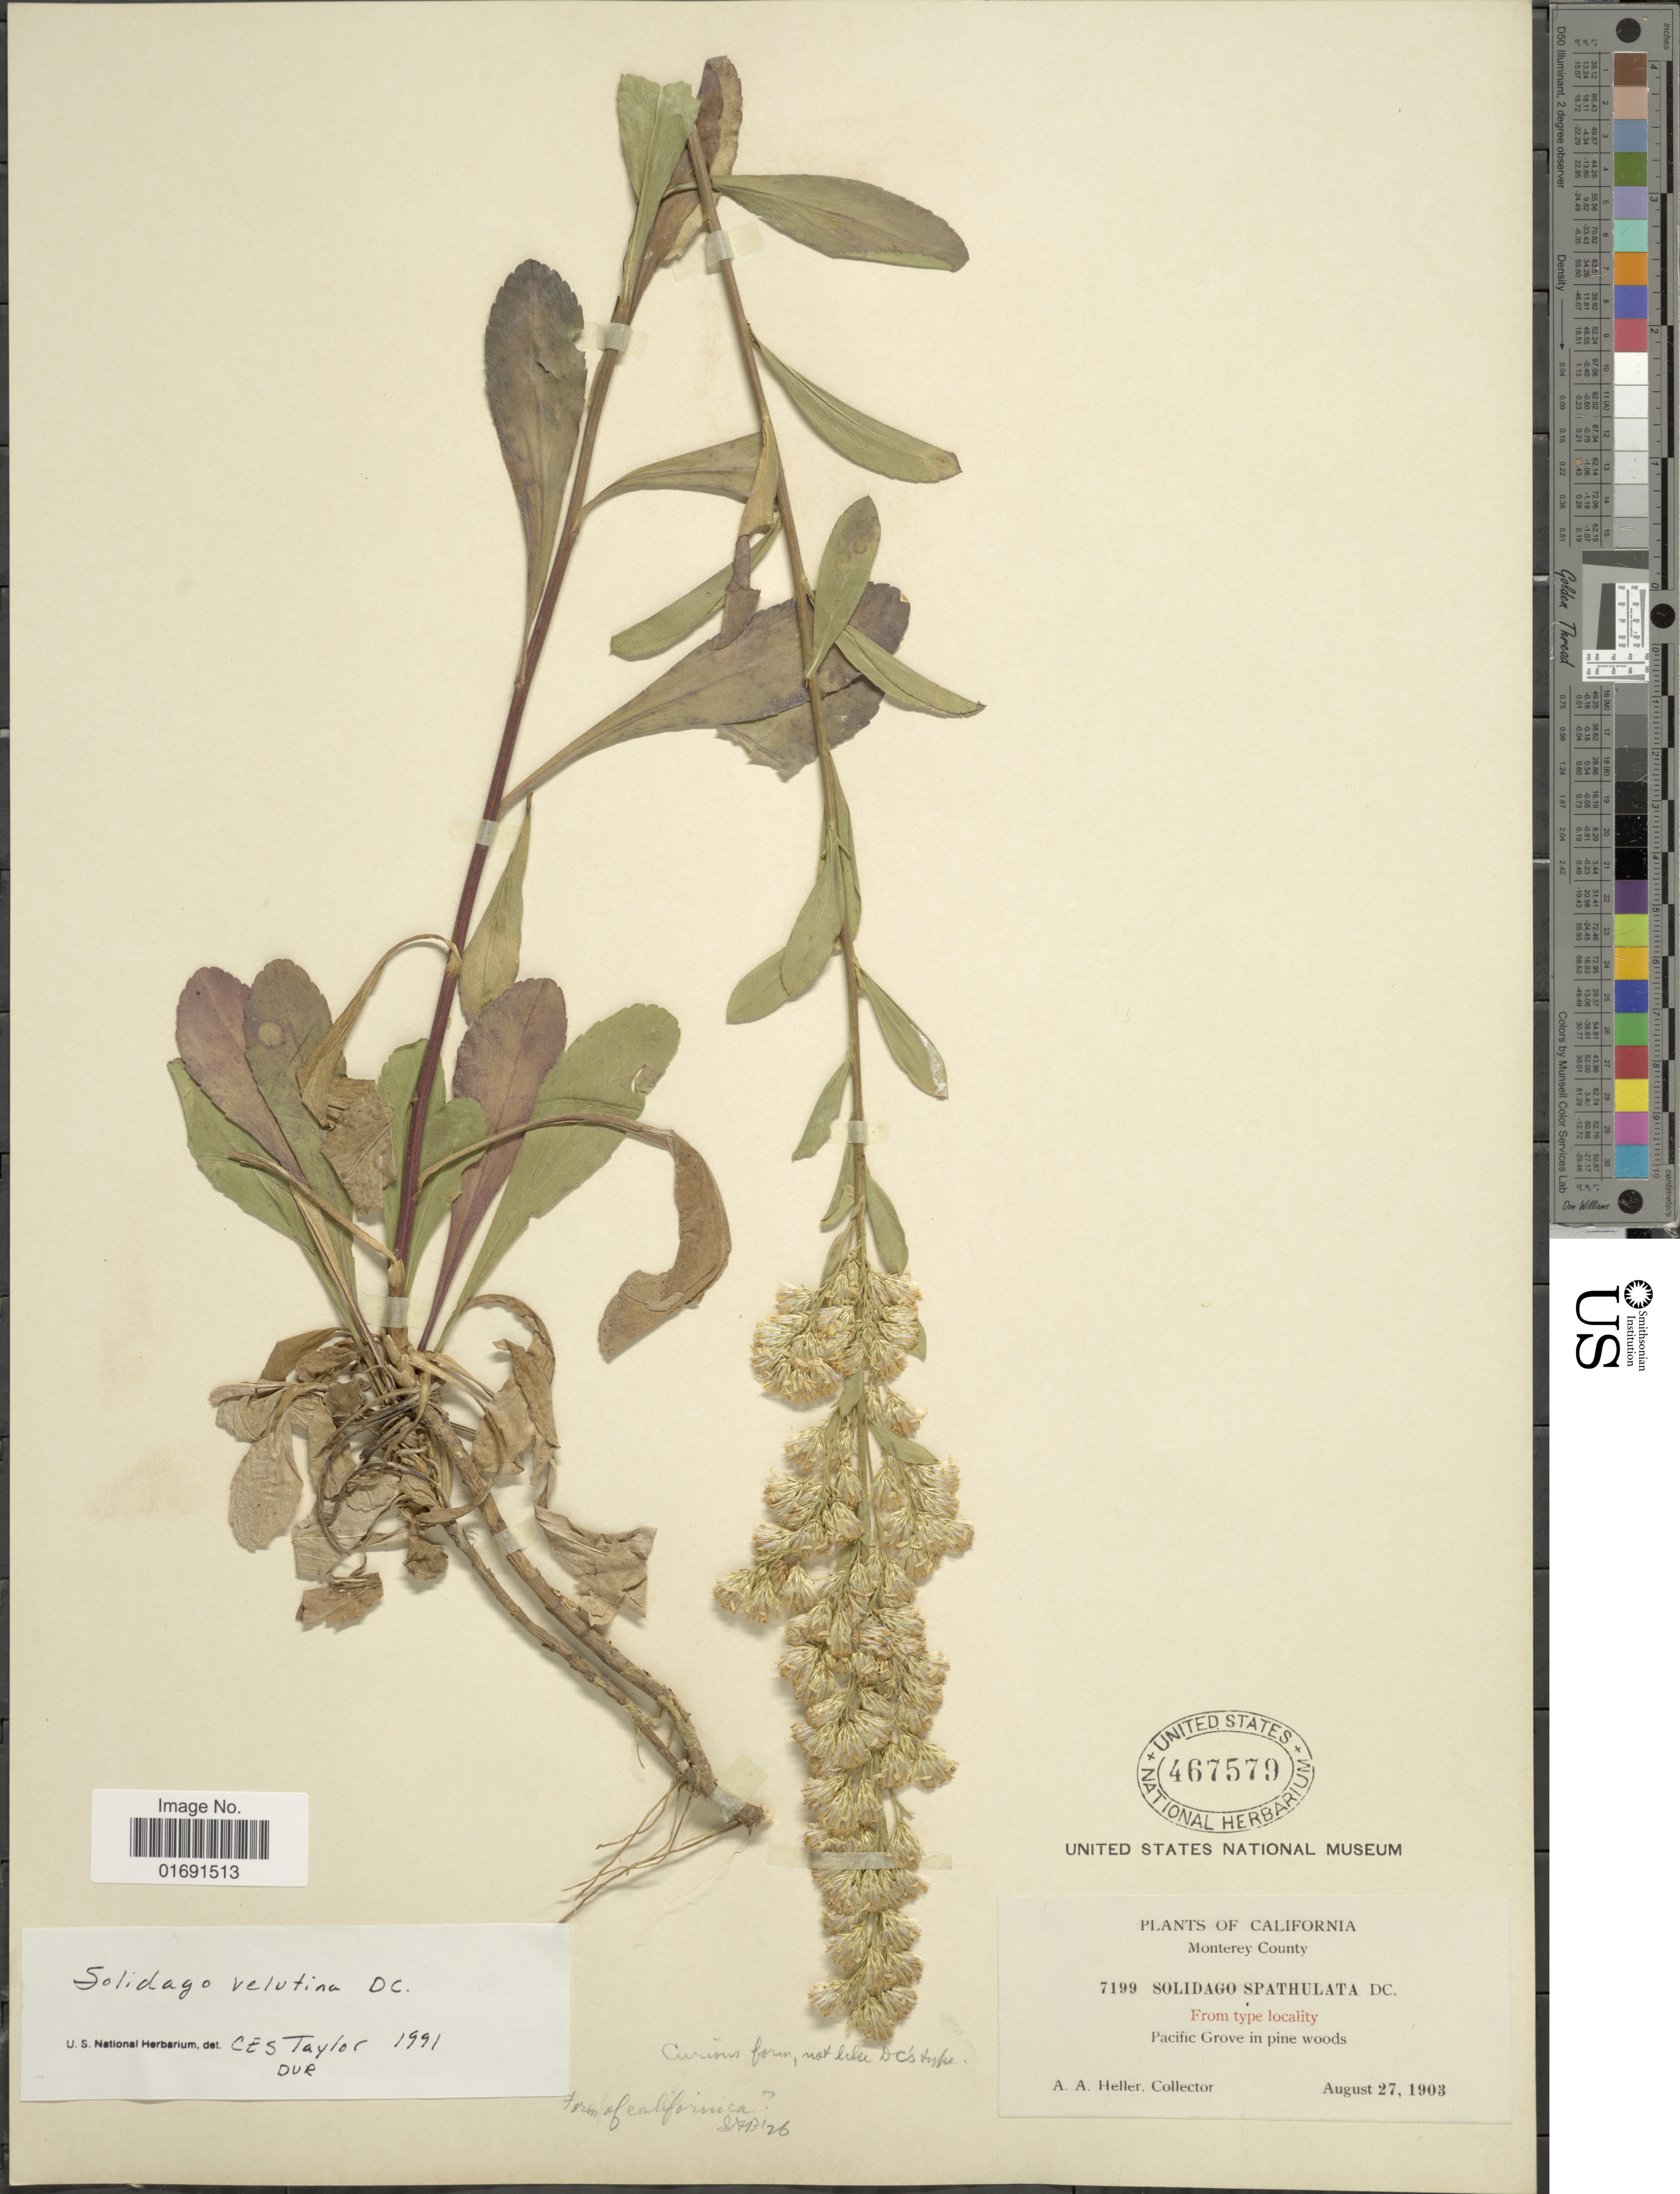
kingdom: Plantae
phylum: Tracheophyta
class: Magnoliopsida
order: Asterales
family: Asteraceae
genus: Solidago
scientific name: Solidago velutina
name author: DC.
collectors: A. A. Heller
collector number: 7199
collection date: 1903-08-27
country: United States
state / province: California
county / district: Monterey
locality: Monterey County, Pacific Grove in pine woods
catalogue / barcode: US 467579